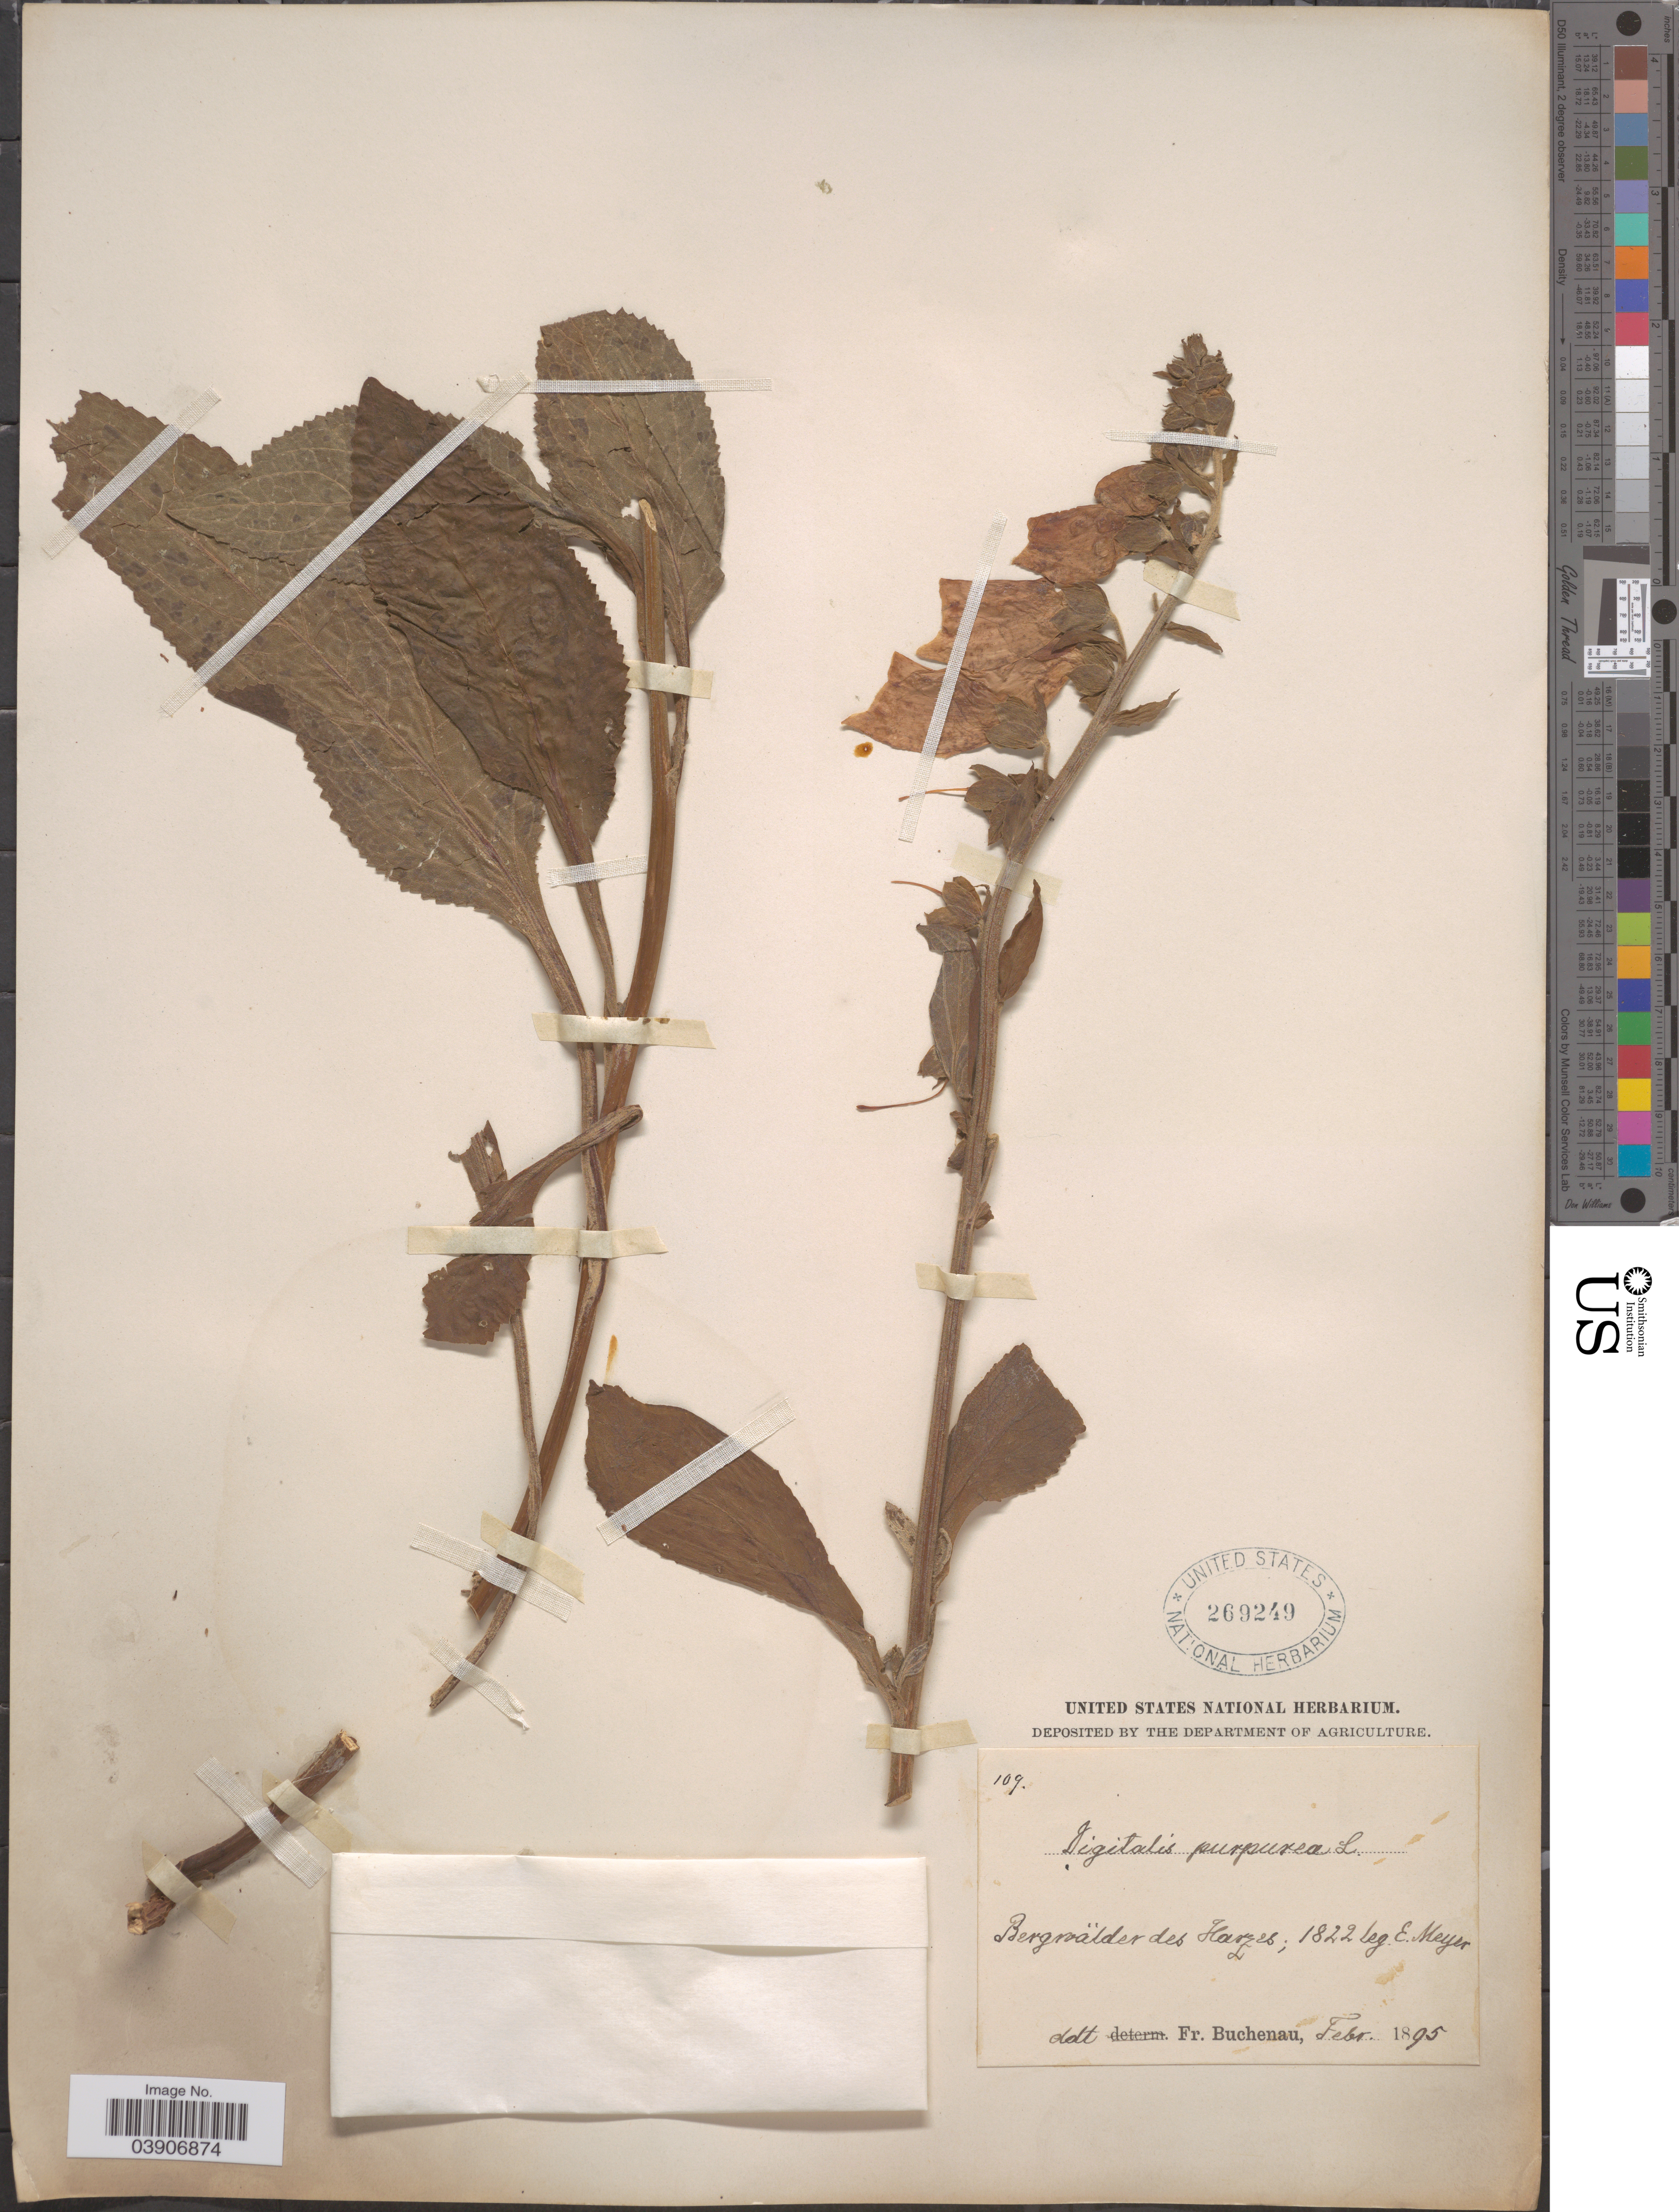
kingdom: Plantae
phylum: Tracheophyta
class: Magnoliopsida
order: Lamiales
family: Plantaginaceae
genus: Digitalis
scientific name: Digitalis purpurea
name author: L.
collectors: E. Meyer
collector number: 109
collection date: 1822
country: Germany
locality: Bergwälder des Harzes.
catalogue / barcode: US 269249